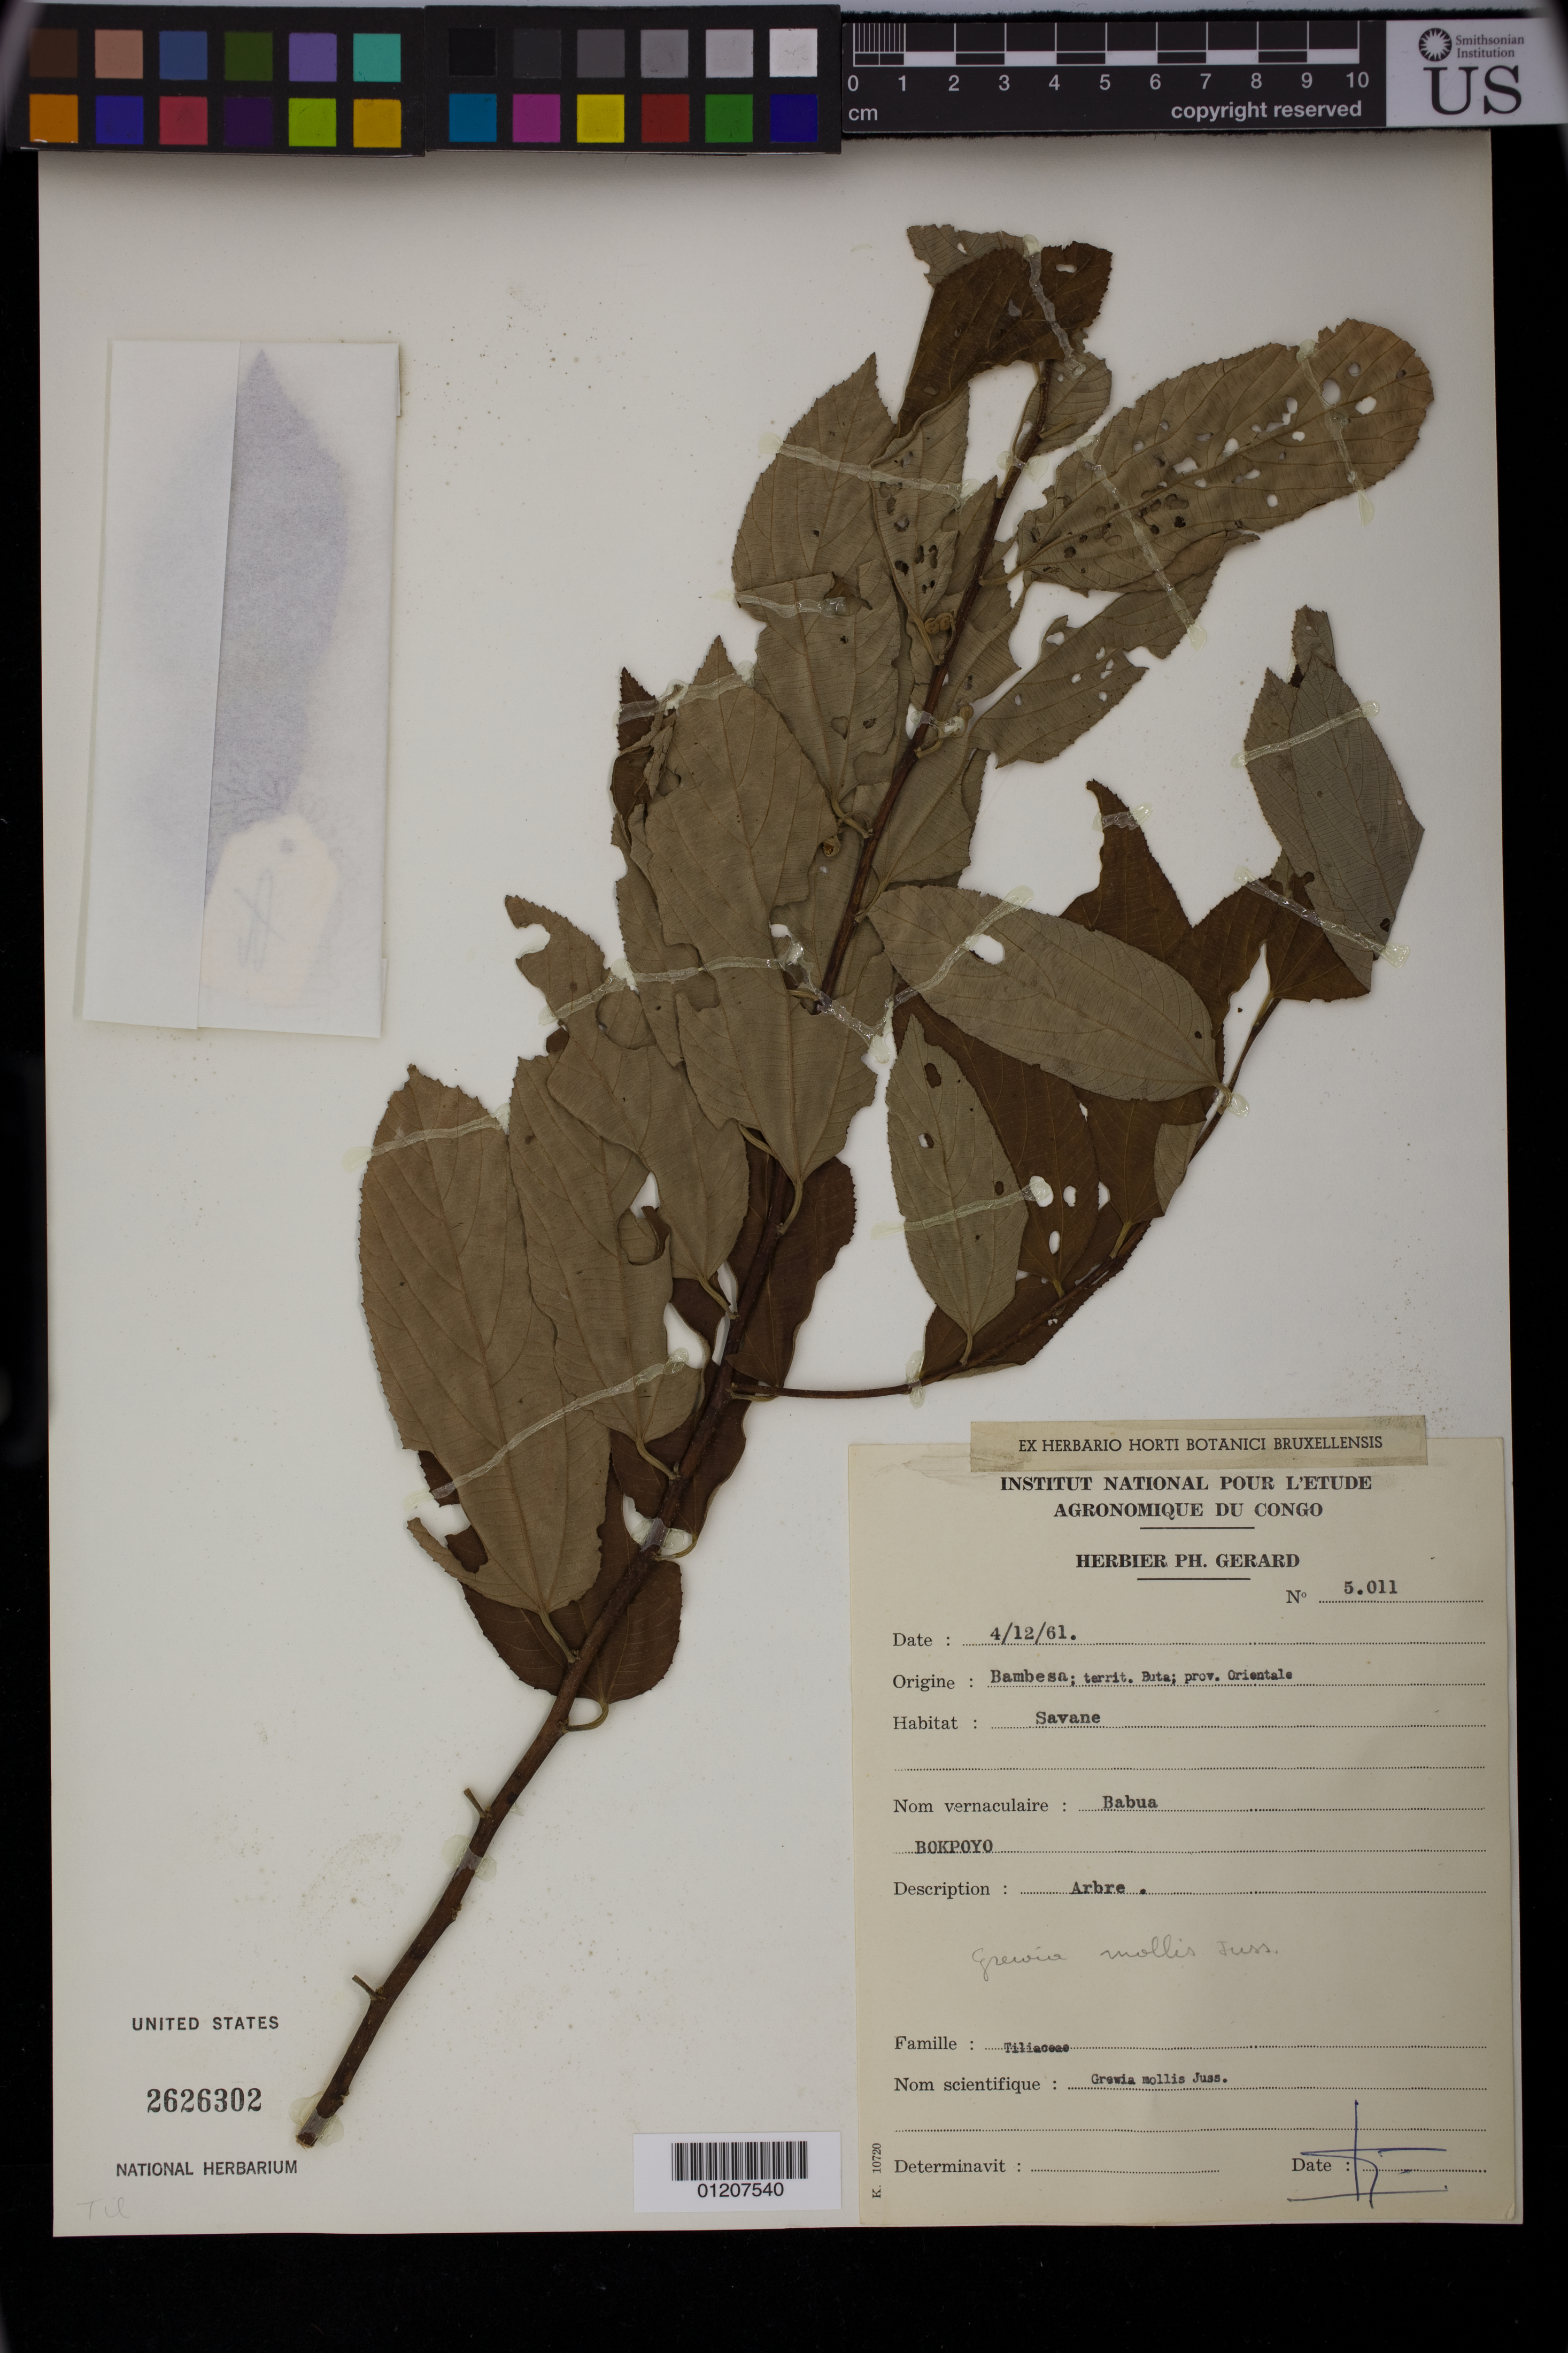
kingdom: Plantae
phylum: Tracheophyta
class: Magnoliopsida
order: Malvales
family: Malvaceae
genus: Grewia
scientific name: Grewia mollis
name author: Juss.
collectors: P. Gerard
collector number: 5011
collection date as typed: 12 Apr 1961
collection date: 1961-04-12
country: Congo, Democratic Republic of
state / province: Bas-Uele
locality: Bambesa, territory Buta, prov. Orientale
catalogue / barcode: US 2626302